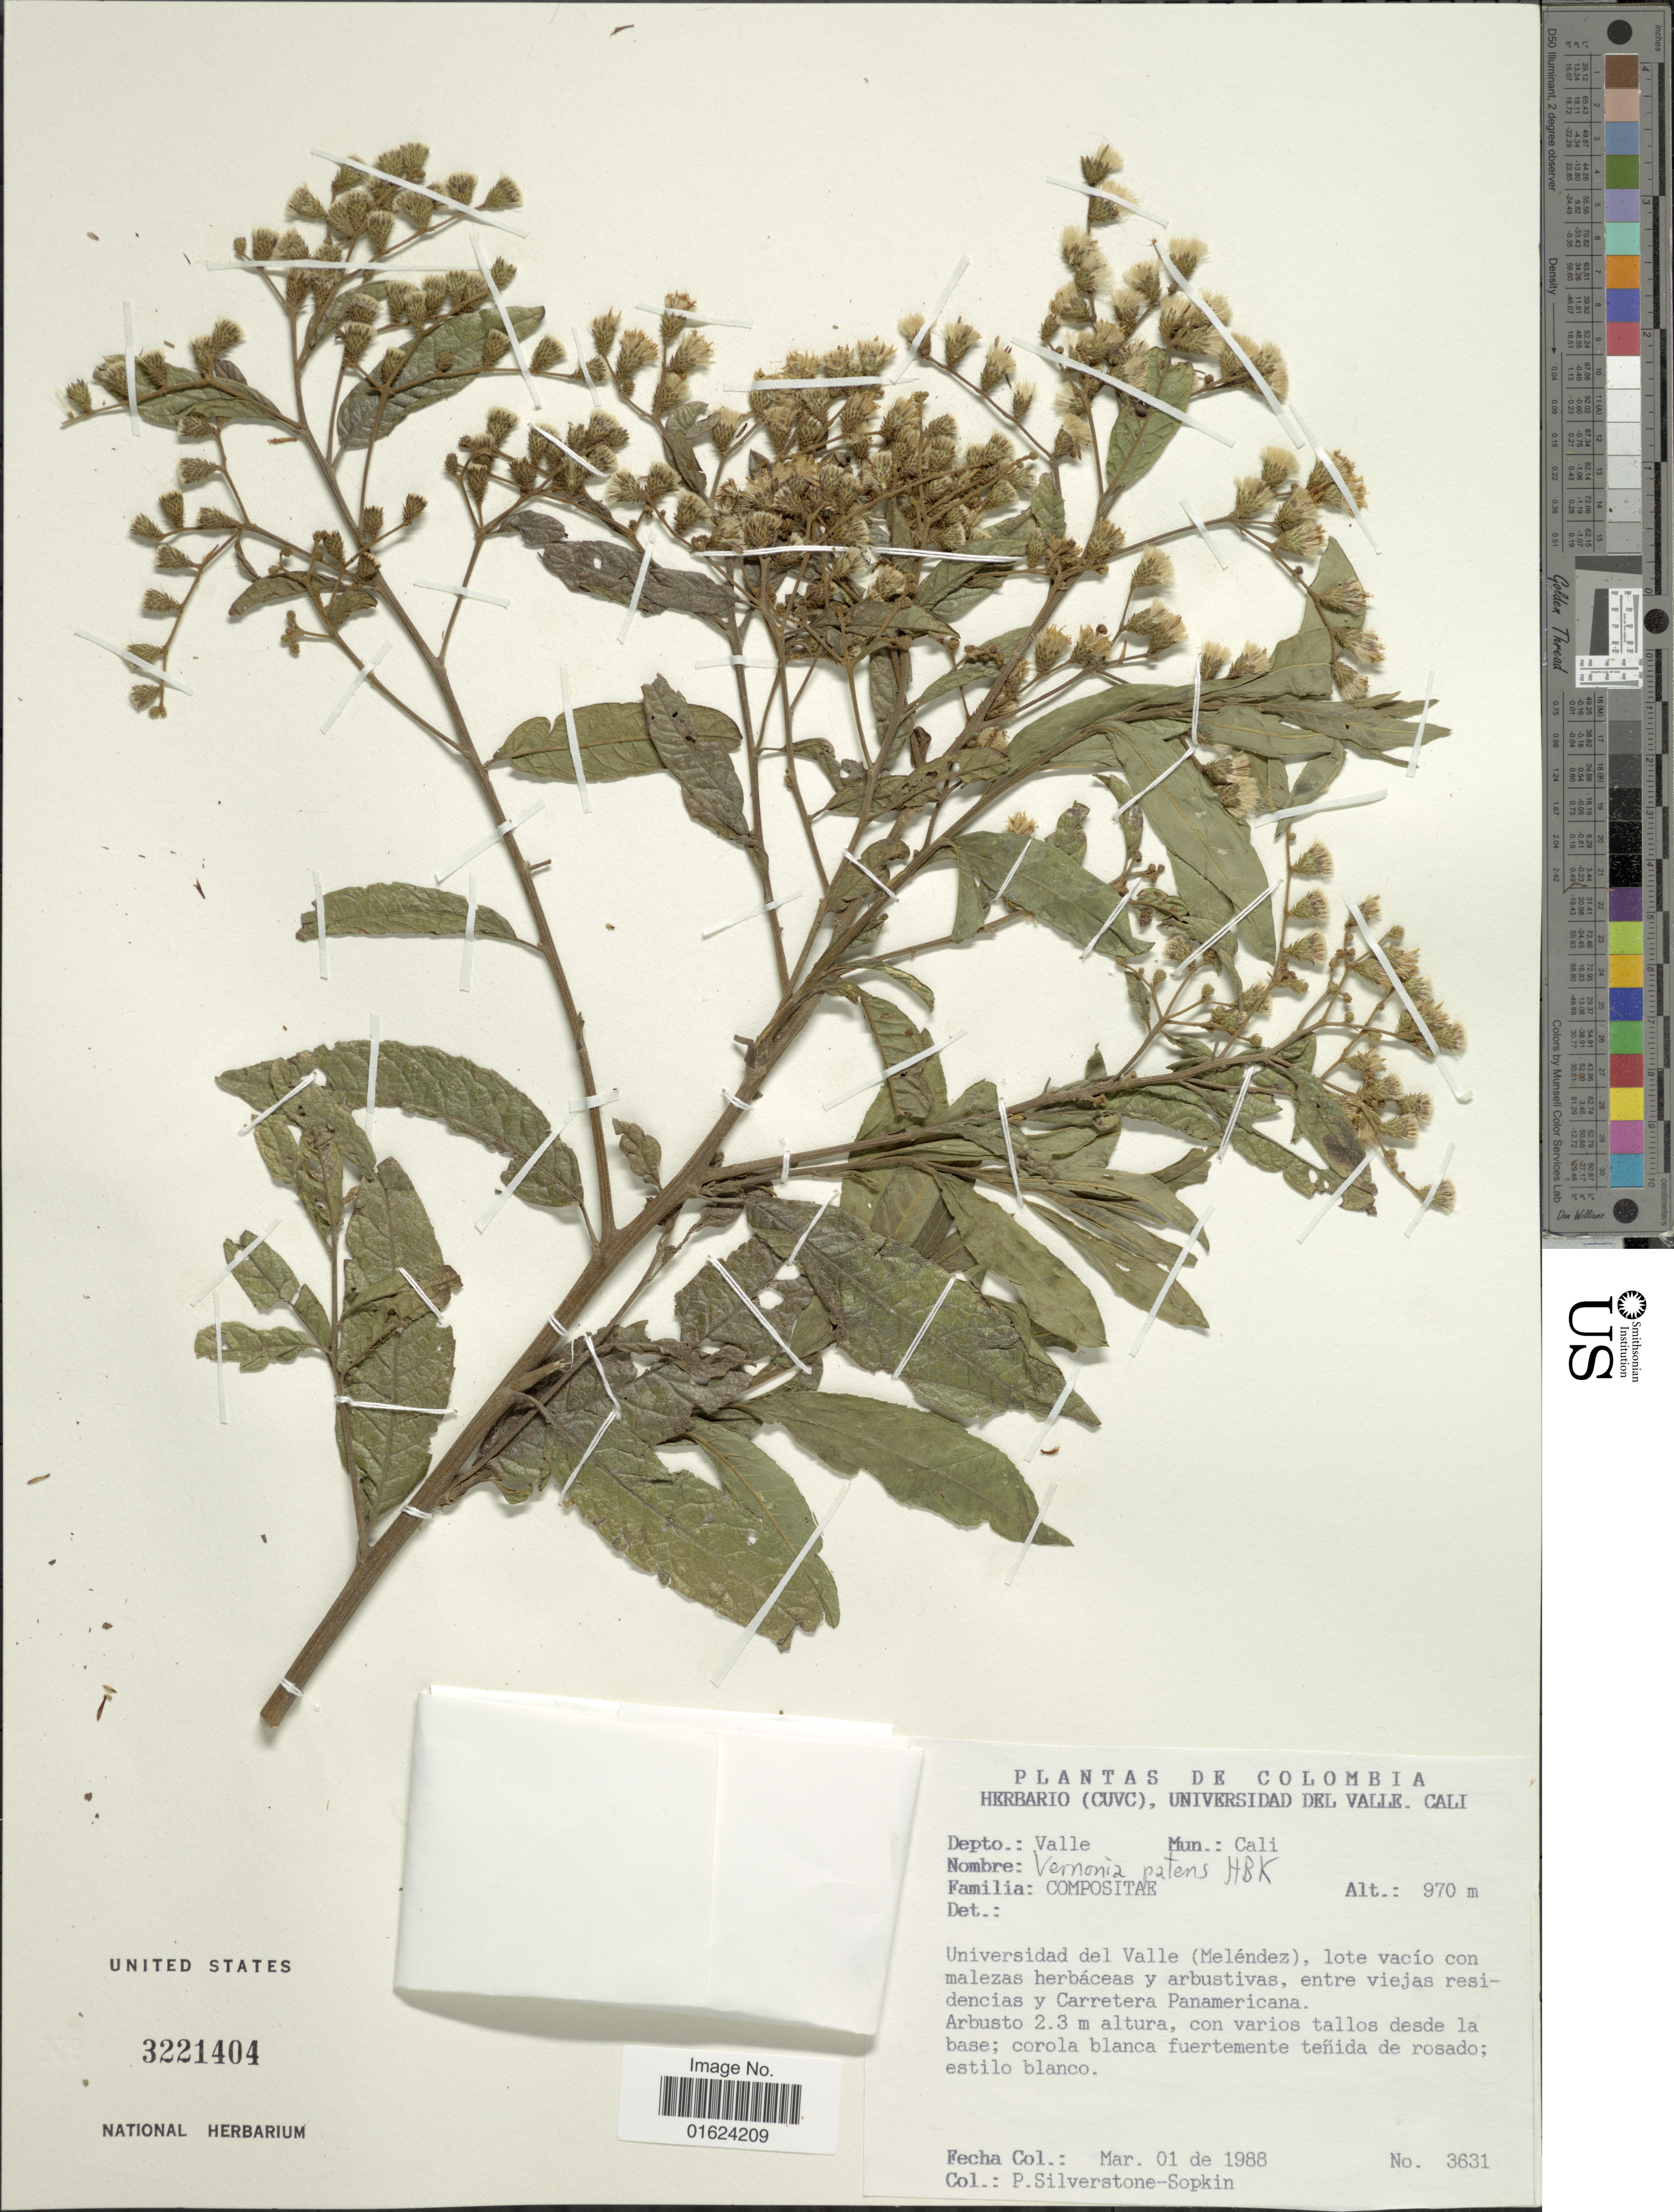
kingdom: Plantae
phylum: Tracheophyta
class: Magnoliopsida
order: Asterales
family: Asteraceae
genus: Vernonanthura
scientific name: Vernonanthura patens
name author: (Kunth) H. Rob.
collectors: P. A. Silverstone-Sopkin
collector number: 3631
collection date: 1988-03-01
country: Colombia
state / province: Valle del Cauca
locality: Depto.:Valle, Mun.: Cali. Universidad del Valle (Melendez), lote vacio con malezas herbaceas y arbustivas, entre viejas residencias y Carretera Panamericana.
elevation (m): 970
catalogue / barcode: US 3221404